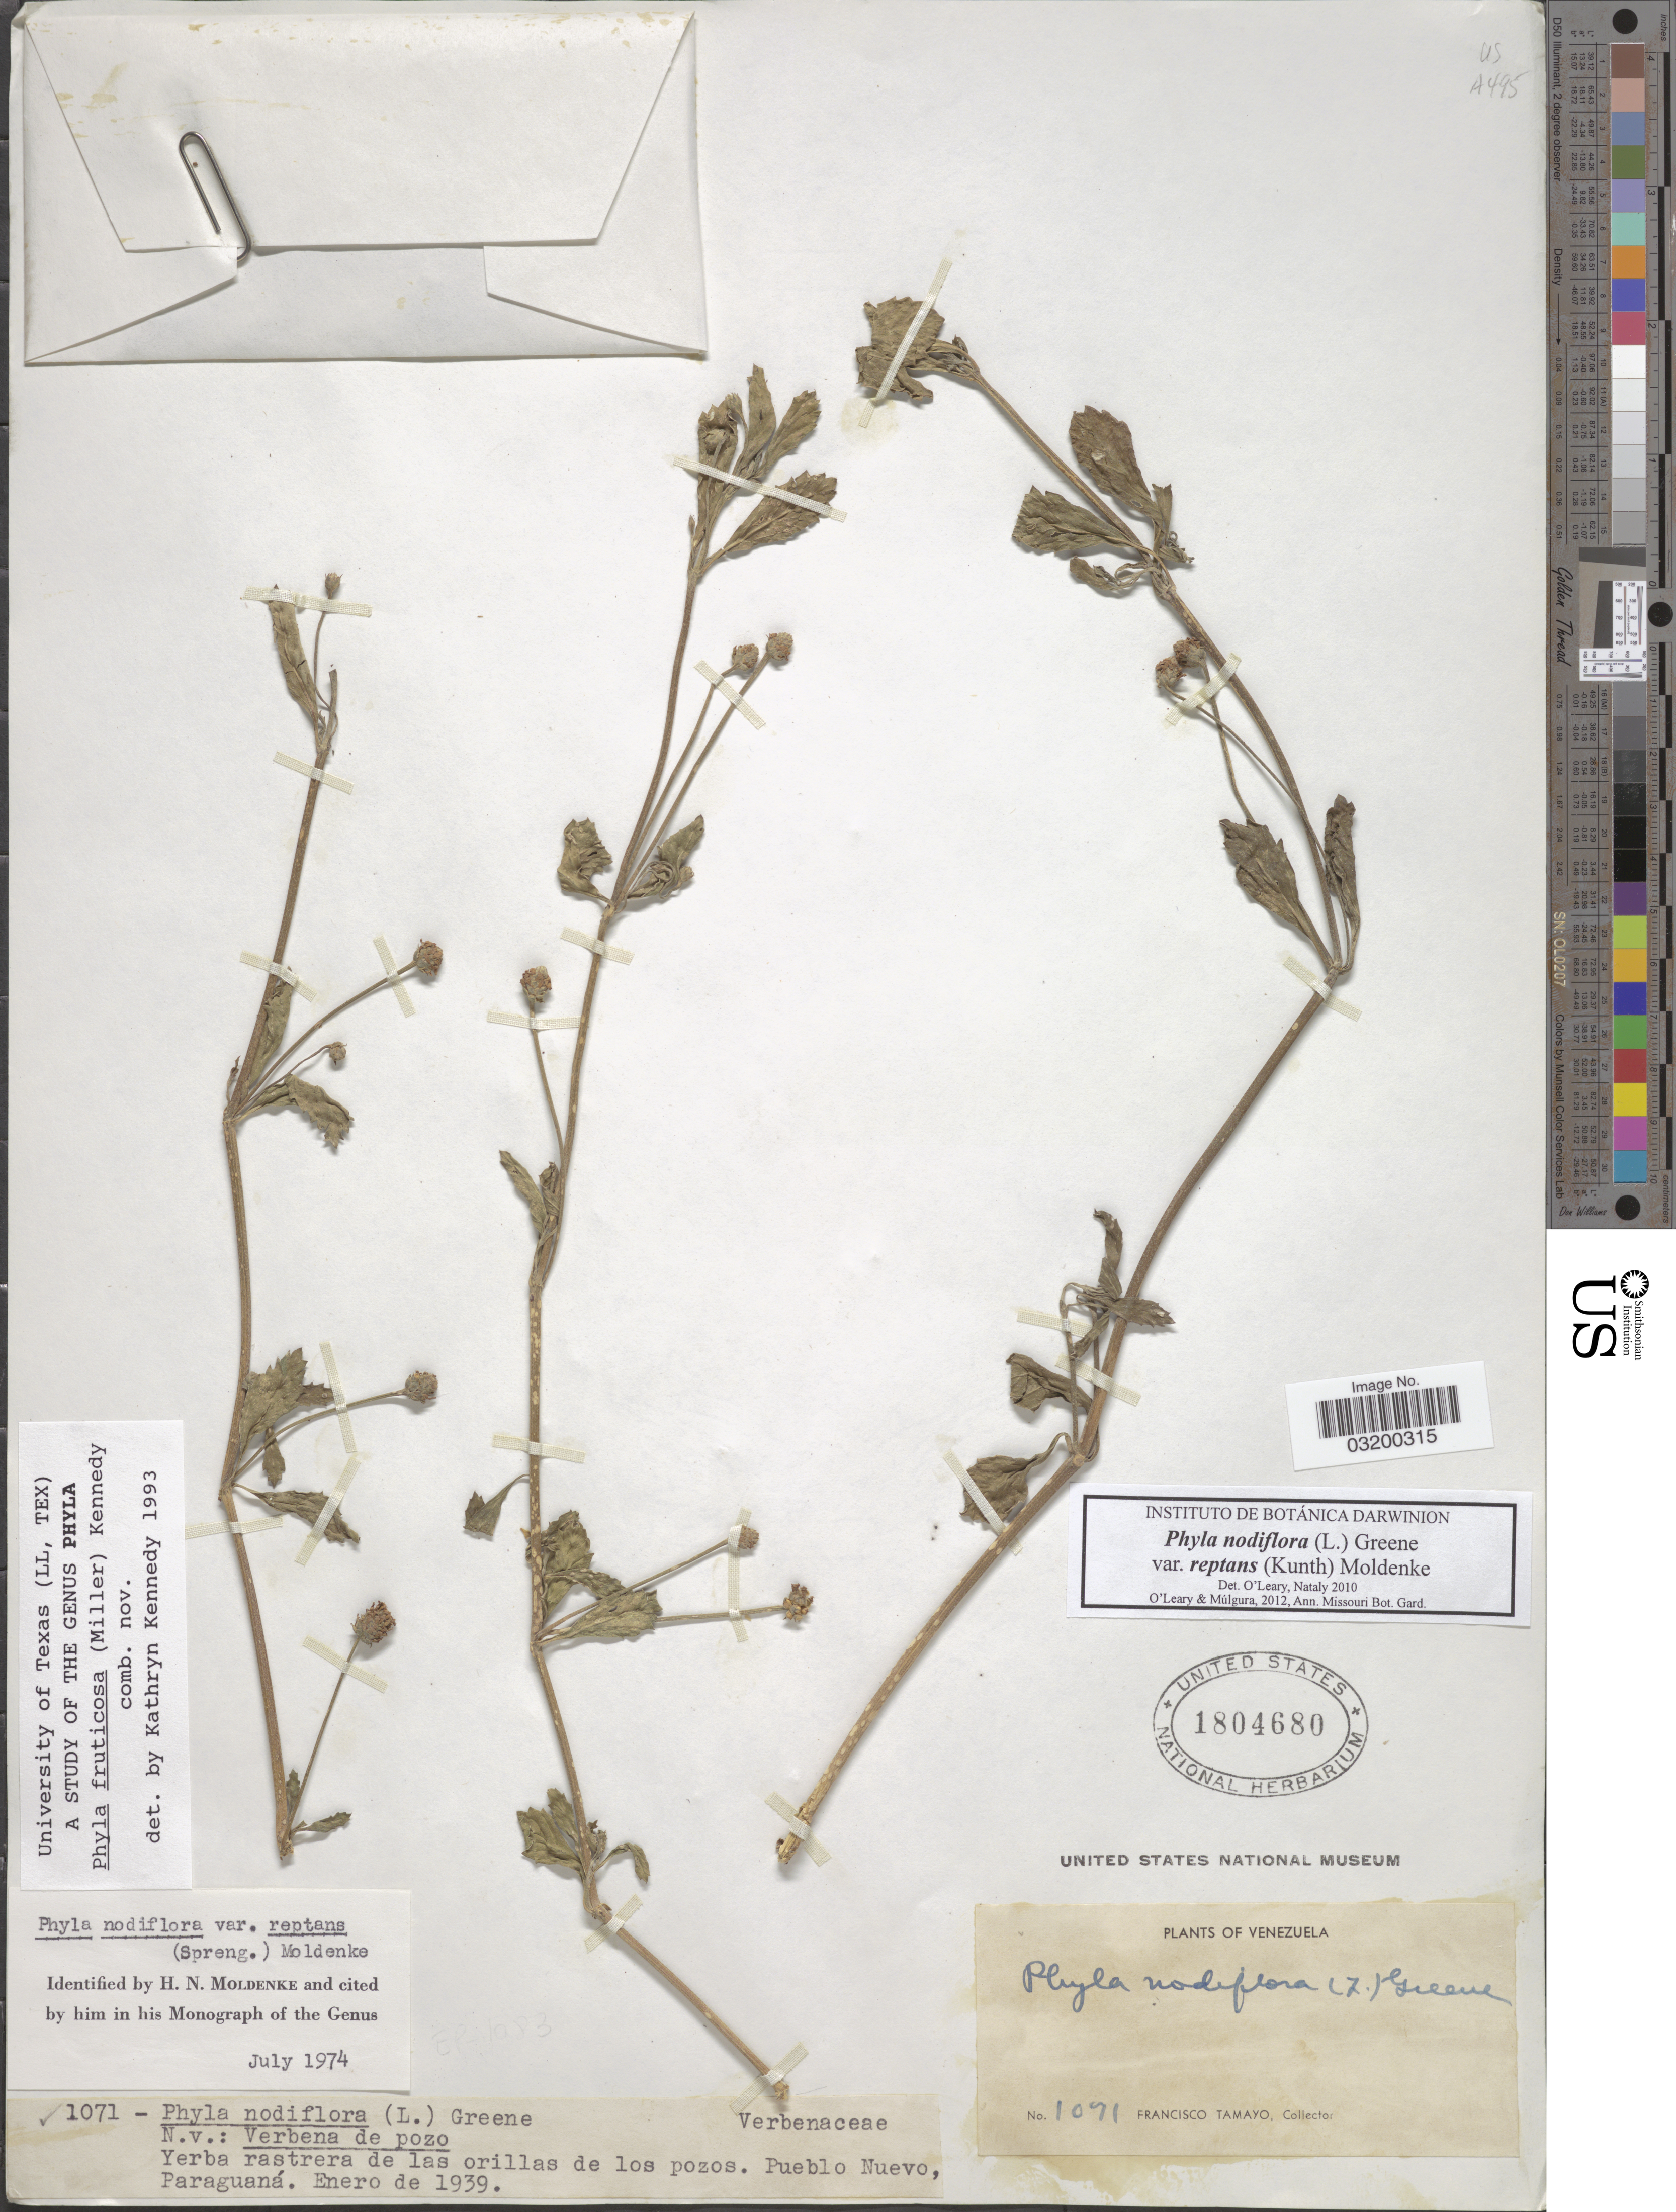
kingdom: Plantae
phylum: Tracheophyta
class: Magnoliopsida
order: Lamiales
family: Verbenaceae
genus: Phyla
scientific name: Phyla nodiflora var. reptans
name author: (Kunth) Moldenke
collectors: F. Tamayo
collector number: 1071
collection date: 1939-01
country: Venezuela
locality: Pueblo Nuevo, Paraguaná.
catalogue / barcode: US 1804680